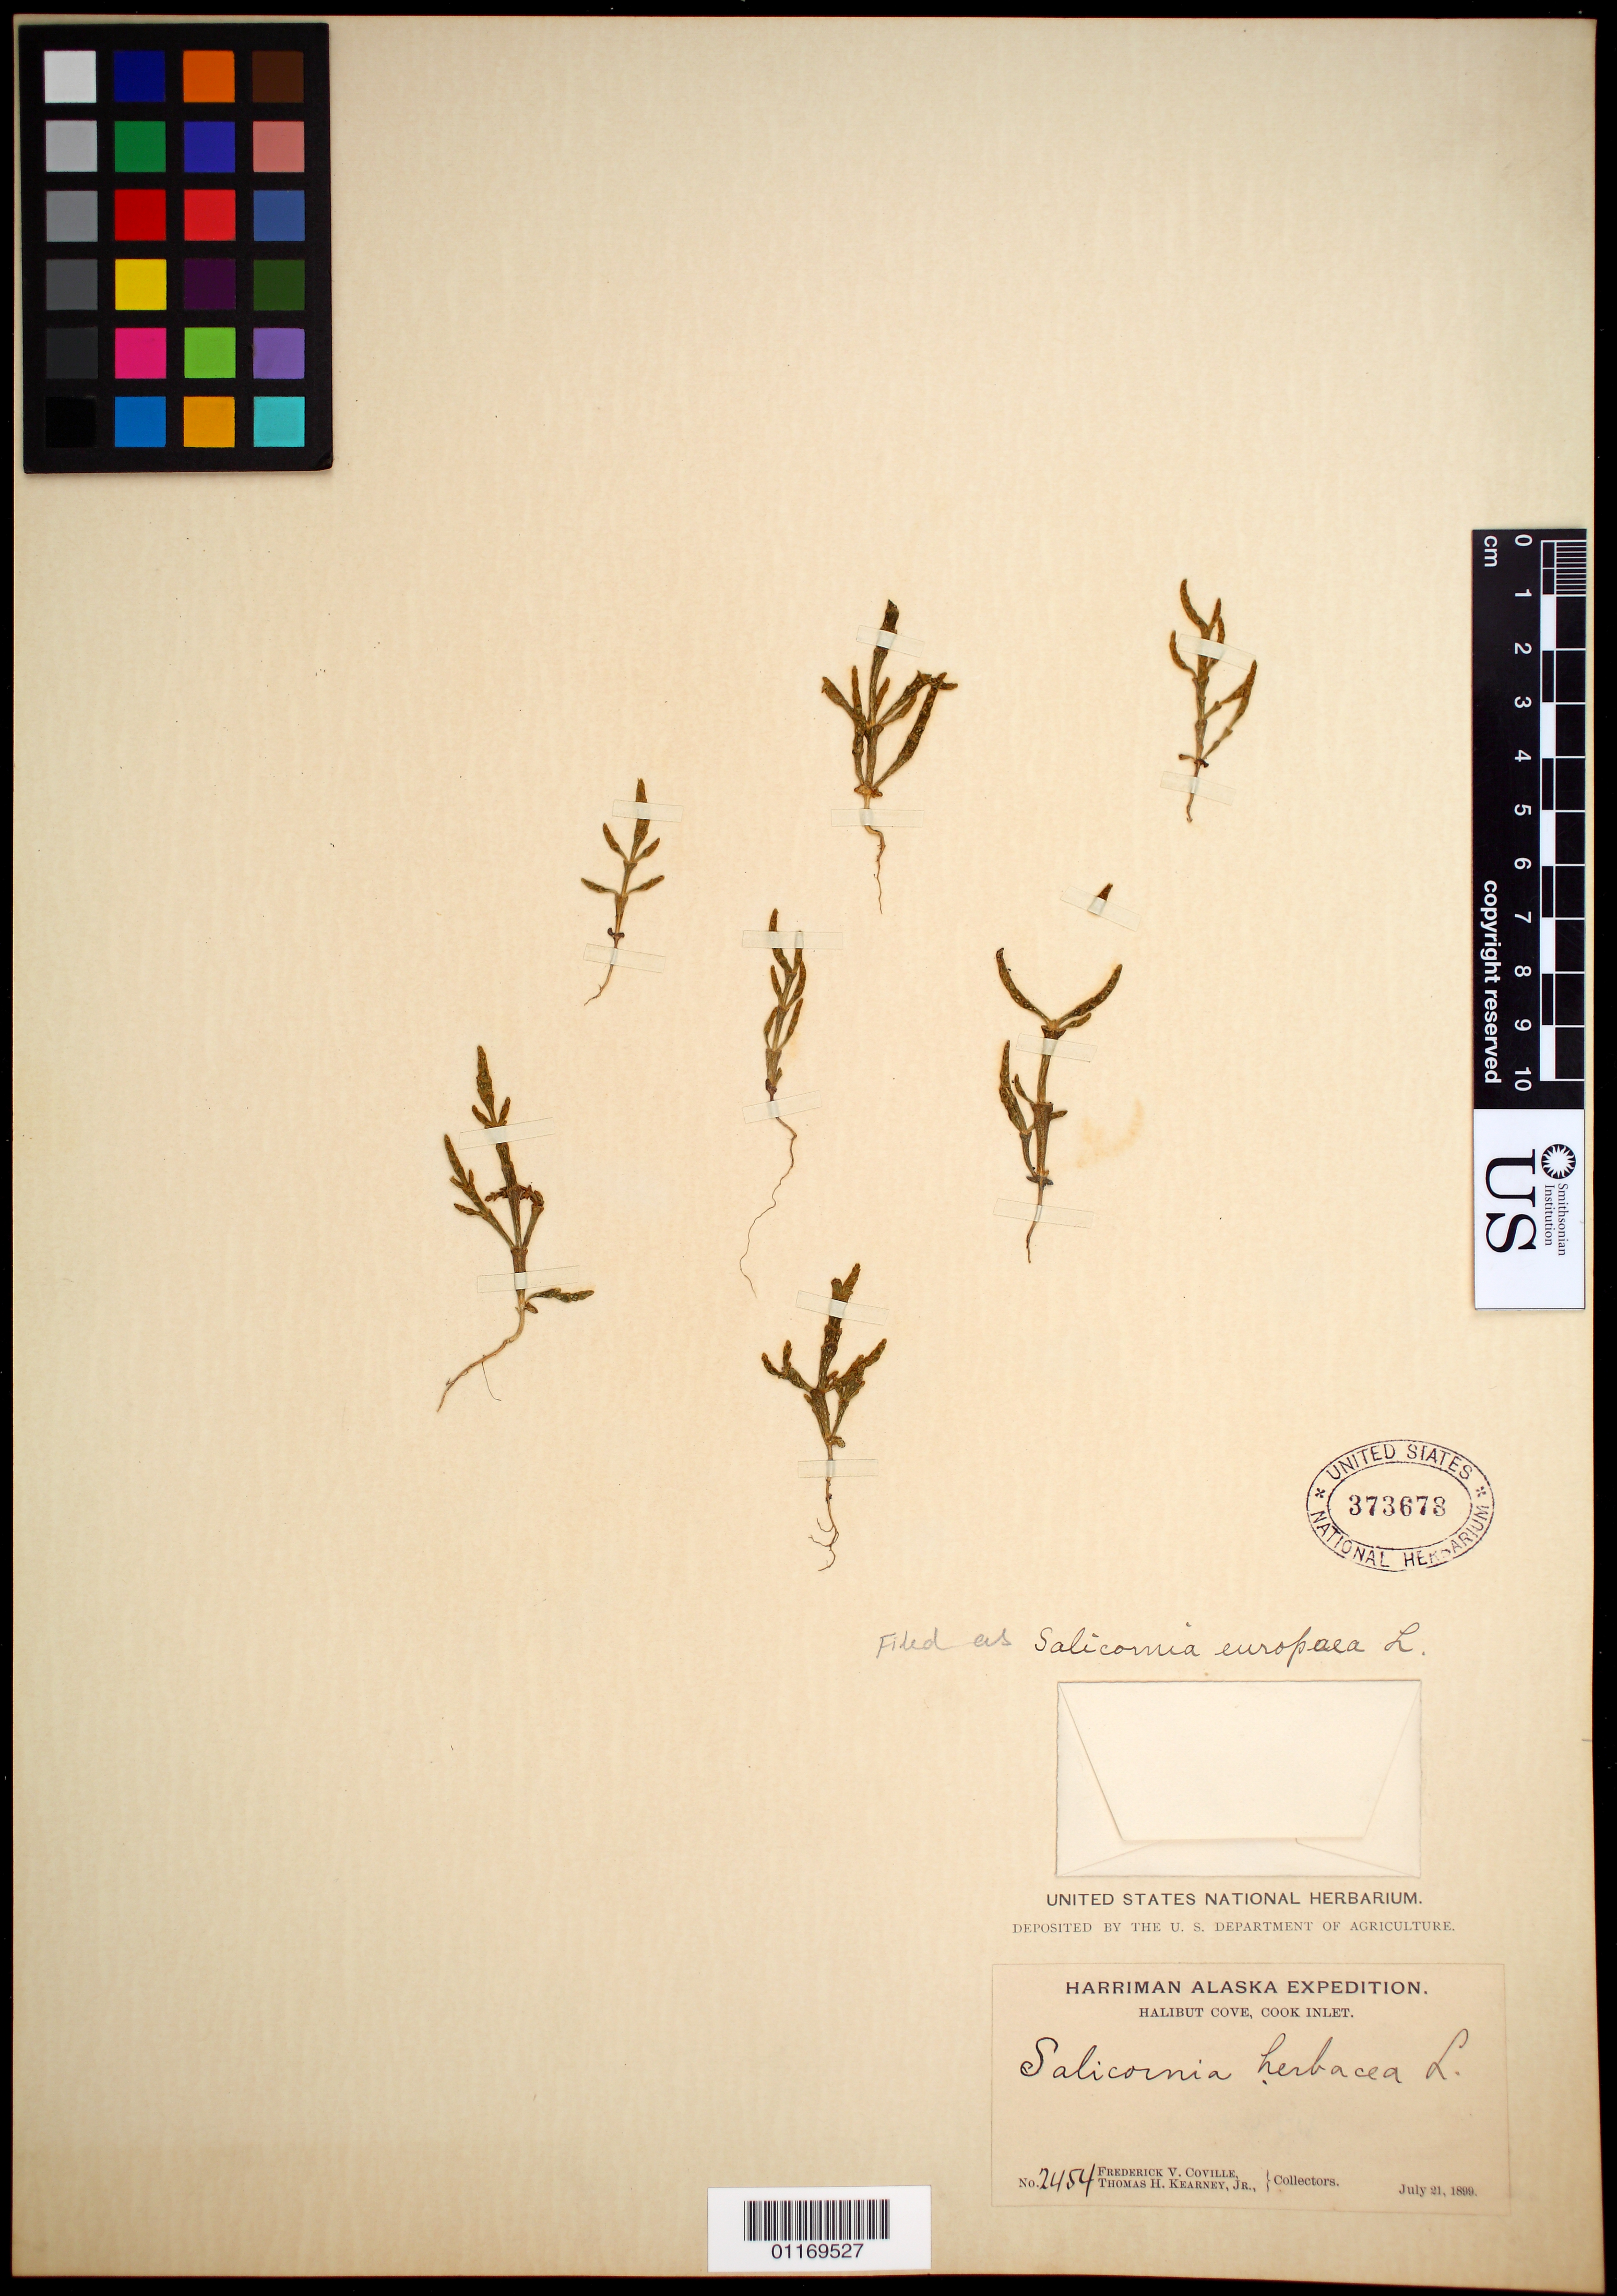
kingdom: Plantae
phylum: Tracheophyta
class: Magnoliopsida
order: Caryophyllales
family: Amaranthaceae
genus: Salicornia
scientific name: Salicornia europaea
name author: L.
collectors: F. V. Coville & T. H. Kearney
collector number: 2454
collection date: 1899-07-21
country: United States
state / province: Alaska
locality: Halibut Cove, Cook Inlet.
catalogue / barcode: US 373678